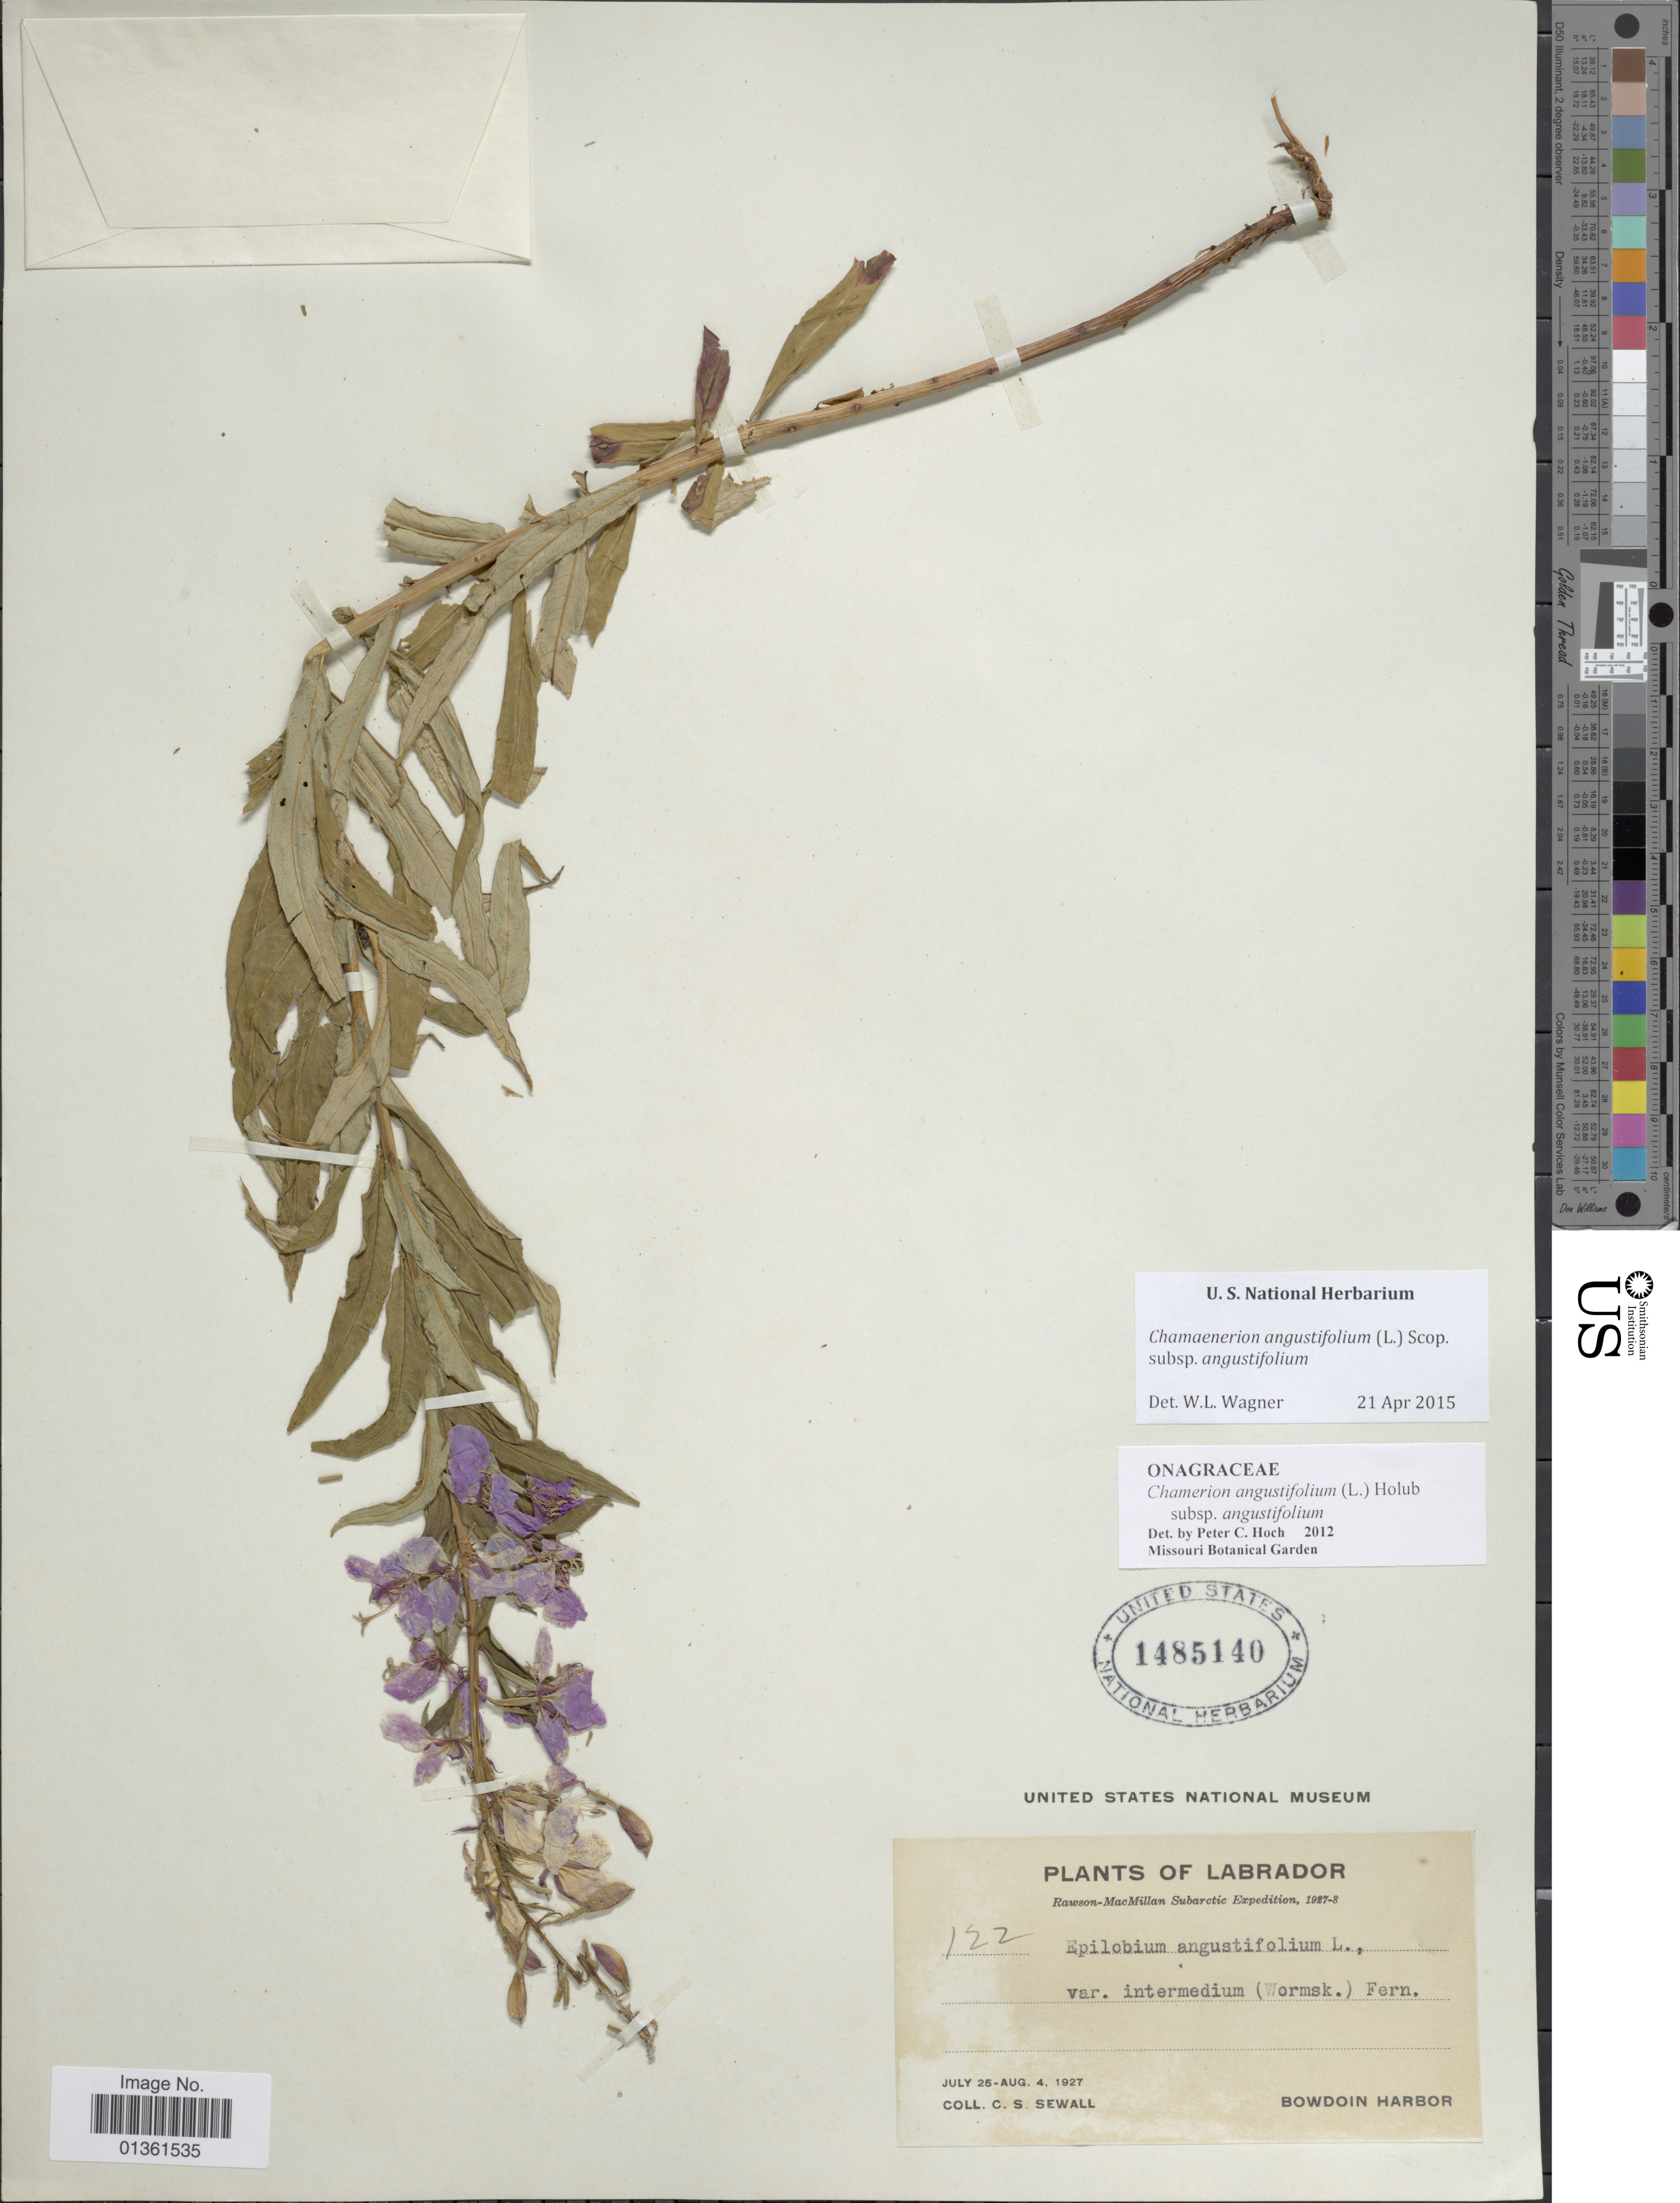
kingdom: Plantae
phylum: Tracheophyta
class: Magnoliopsida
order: Myrtales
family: Onagraceae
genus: Chamaenerion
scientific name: Chamaenerion angustifolium subsp. angustifolium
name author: (L.) Scop.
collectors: C. Sewall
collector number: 122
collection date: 1927-07-25/1927-08-04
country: Canada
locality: Labrador. Bowdoin Harbor.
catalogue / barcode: US 1485140